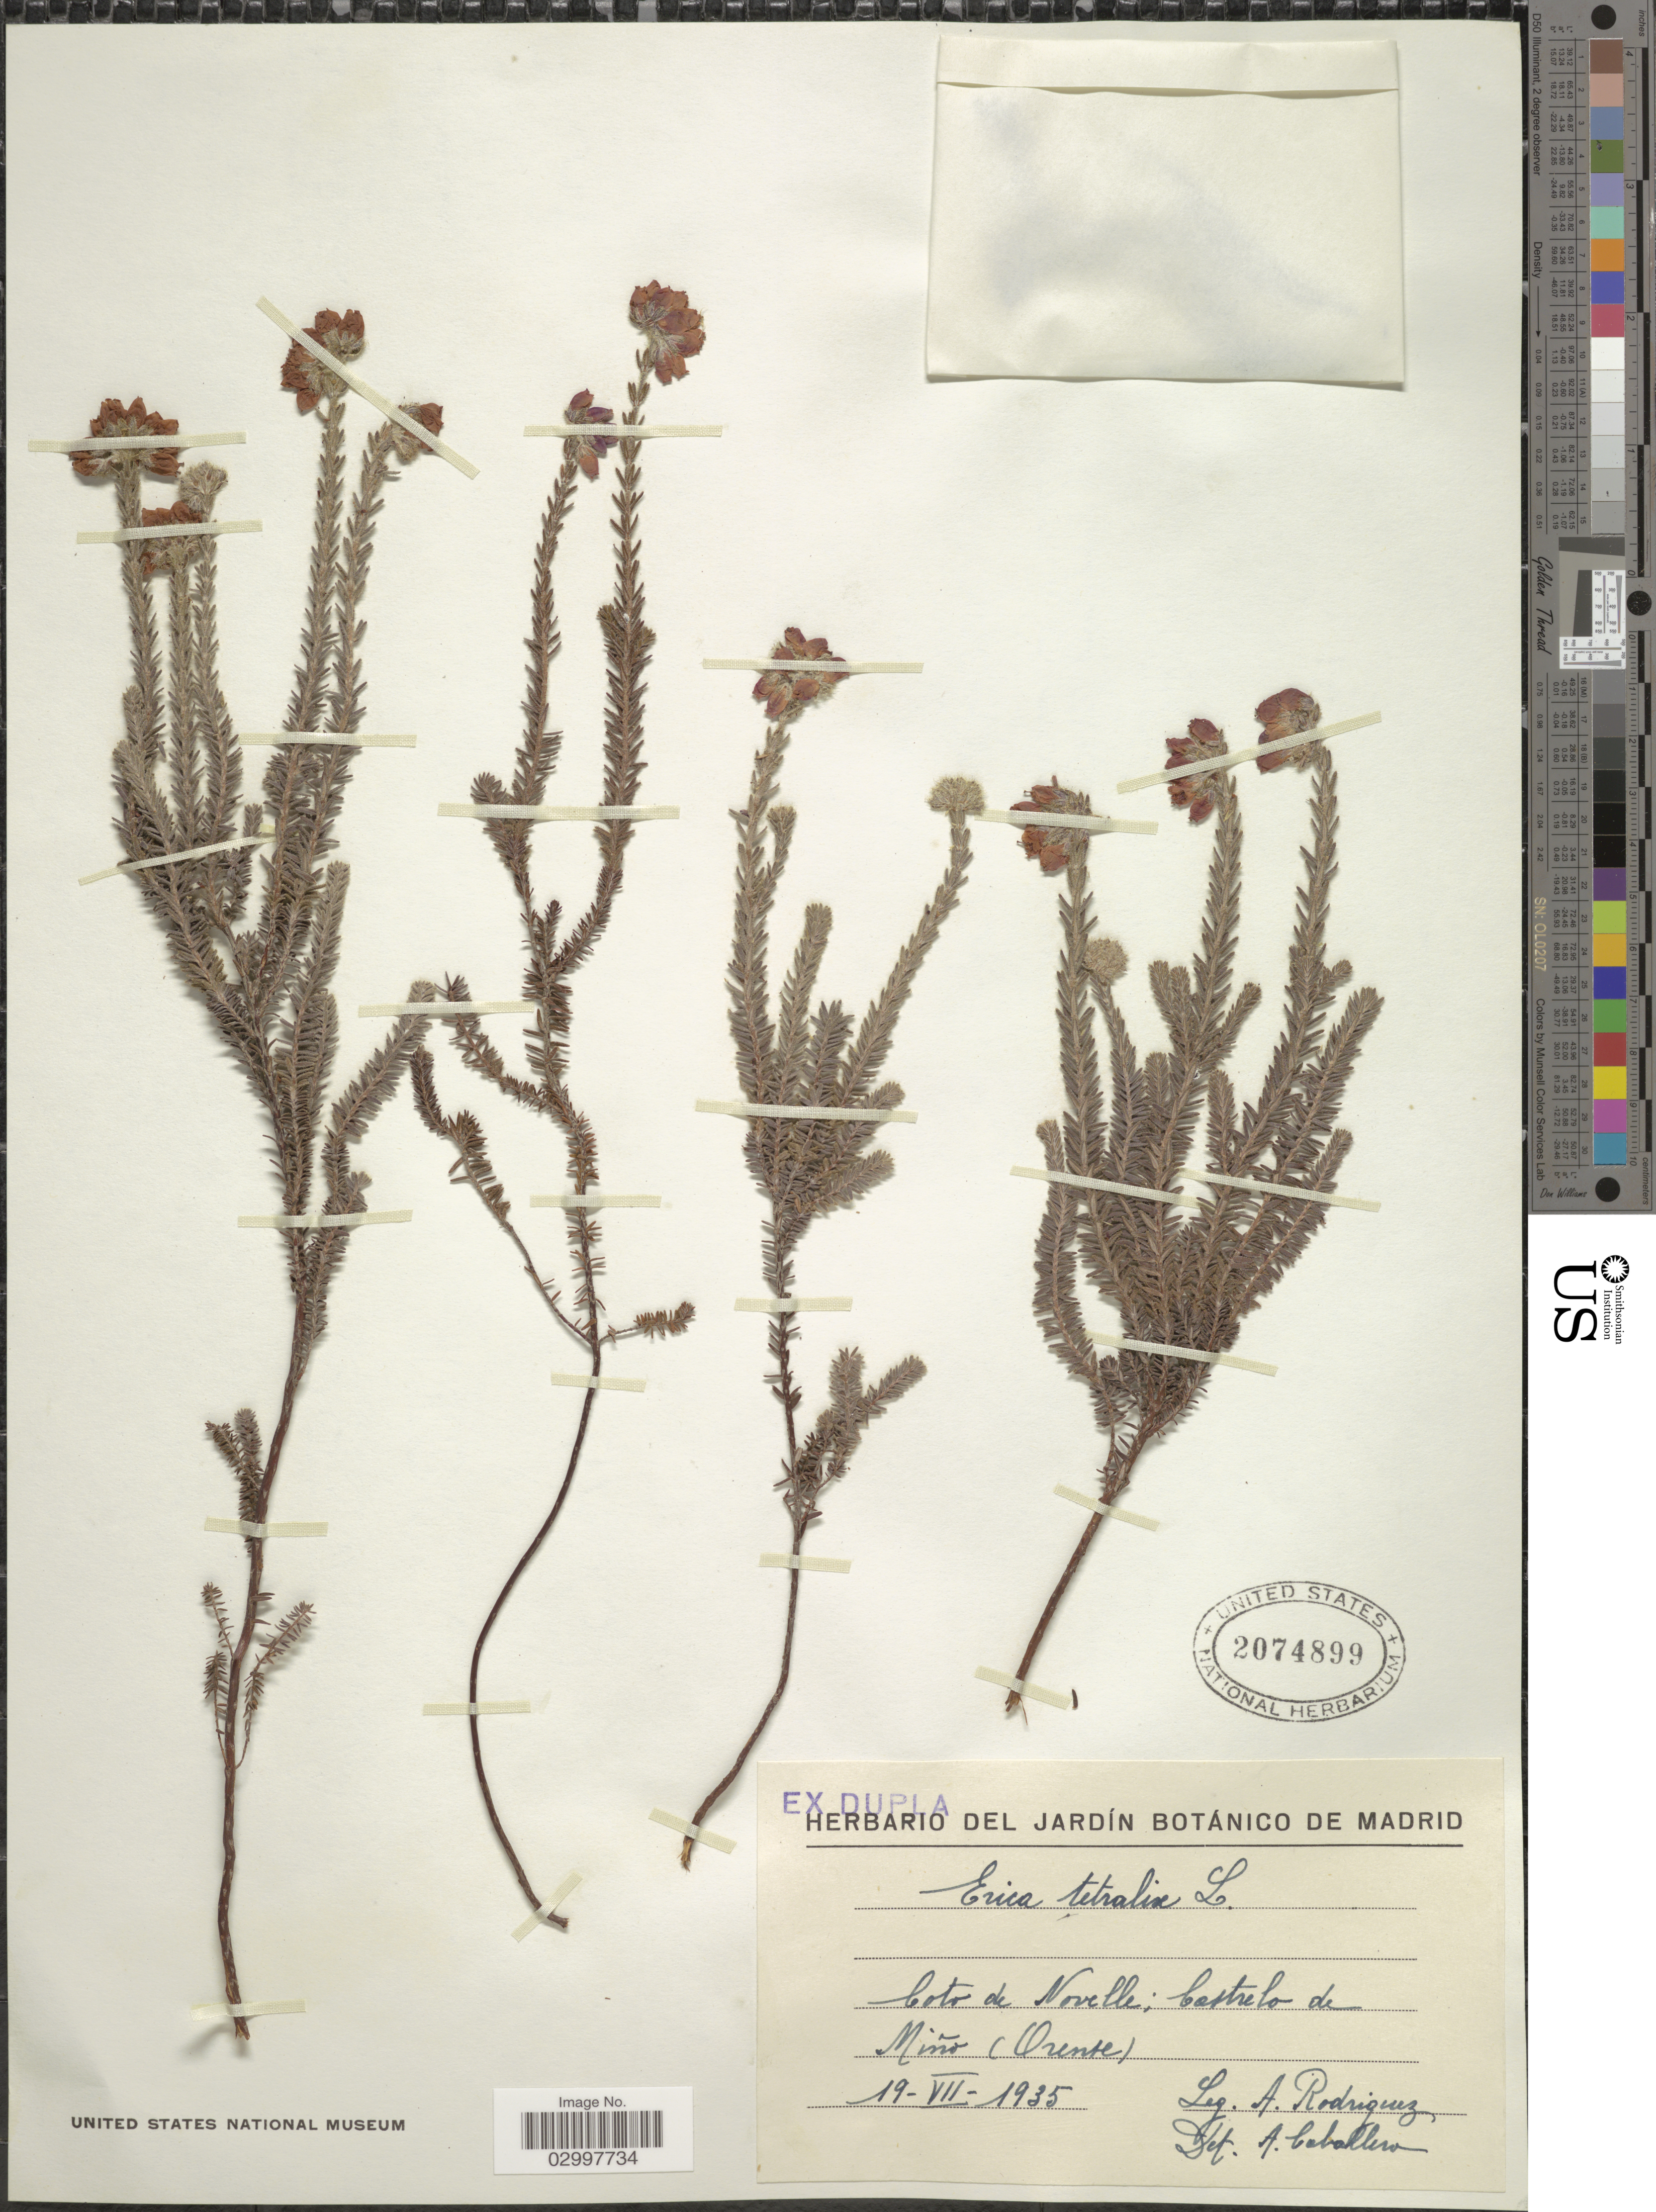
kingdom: Plantae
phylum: Tracheophyta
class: Magnoliopsida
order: Ericales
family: Ericaceae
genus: Erica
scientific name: Erica tetralix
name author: L.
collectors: A. Rodriguez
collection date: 1935-07-19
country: Spain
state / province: Madrid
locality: Coto de Novelle; Castrelo de Miño (Orense).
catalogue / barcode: US 2074899